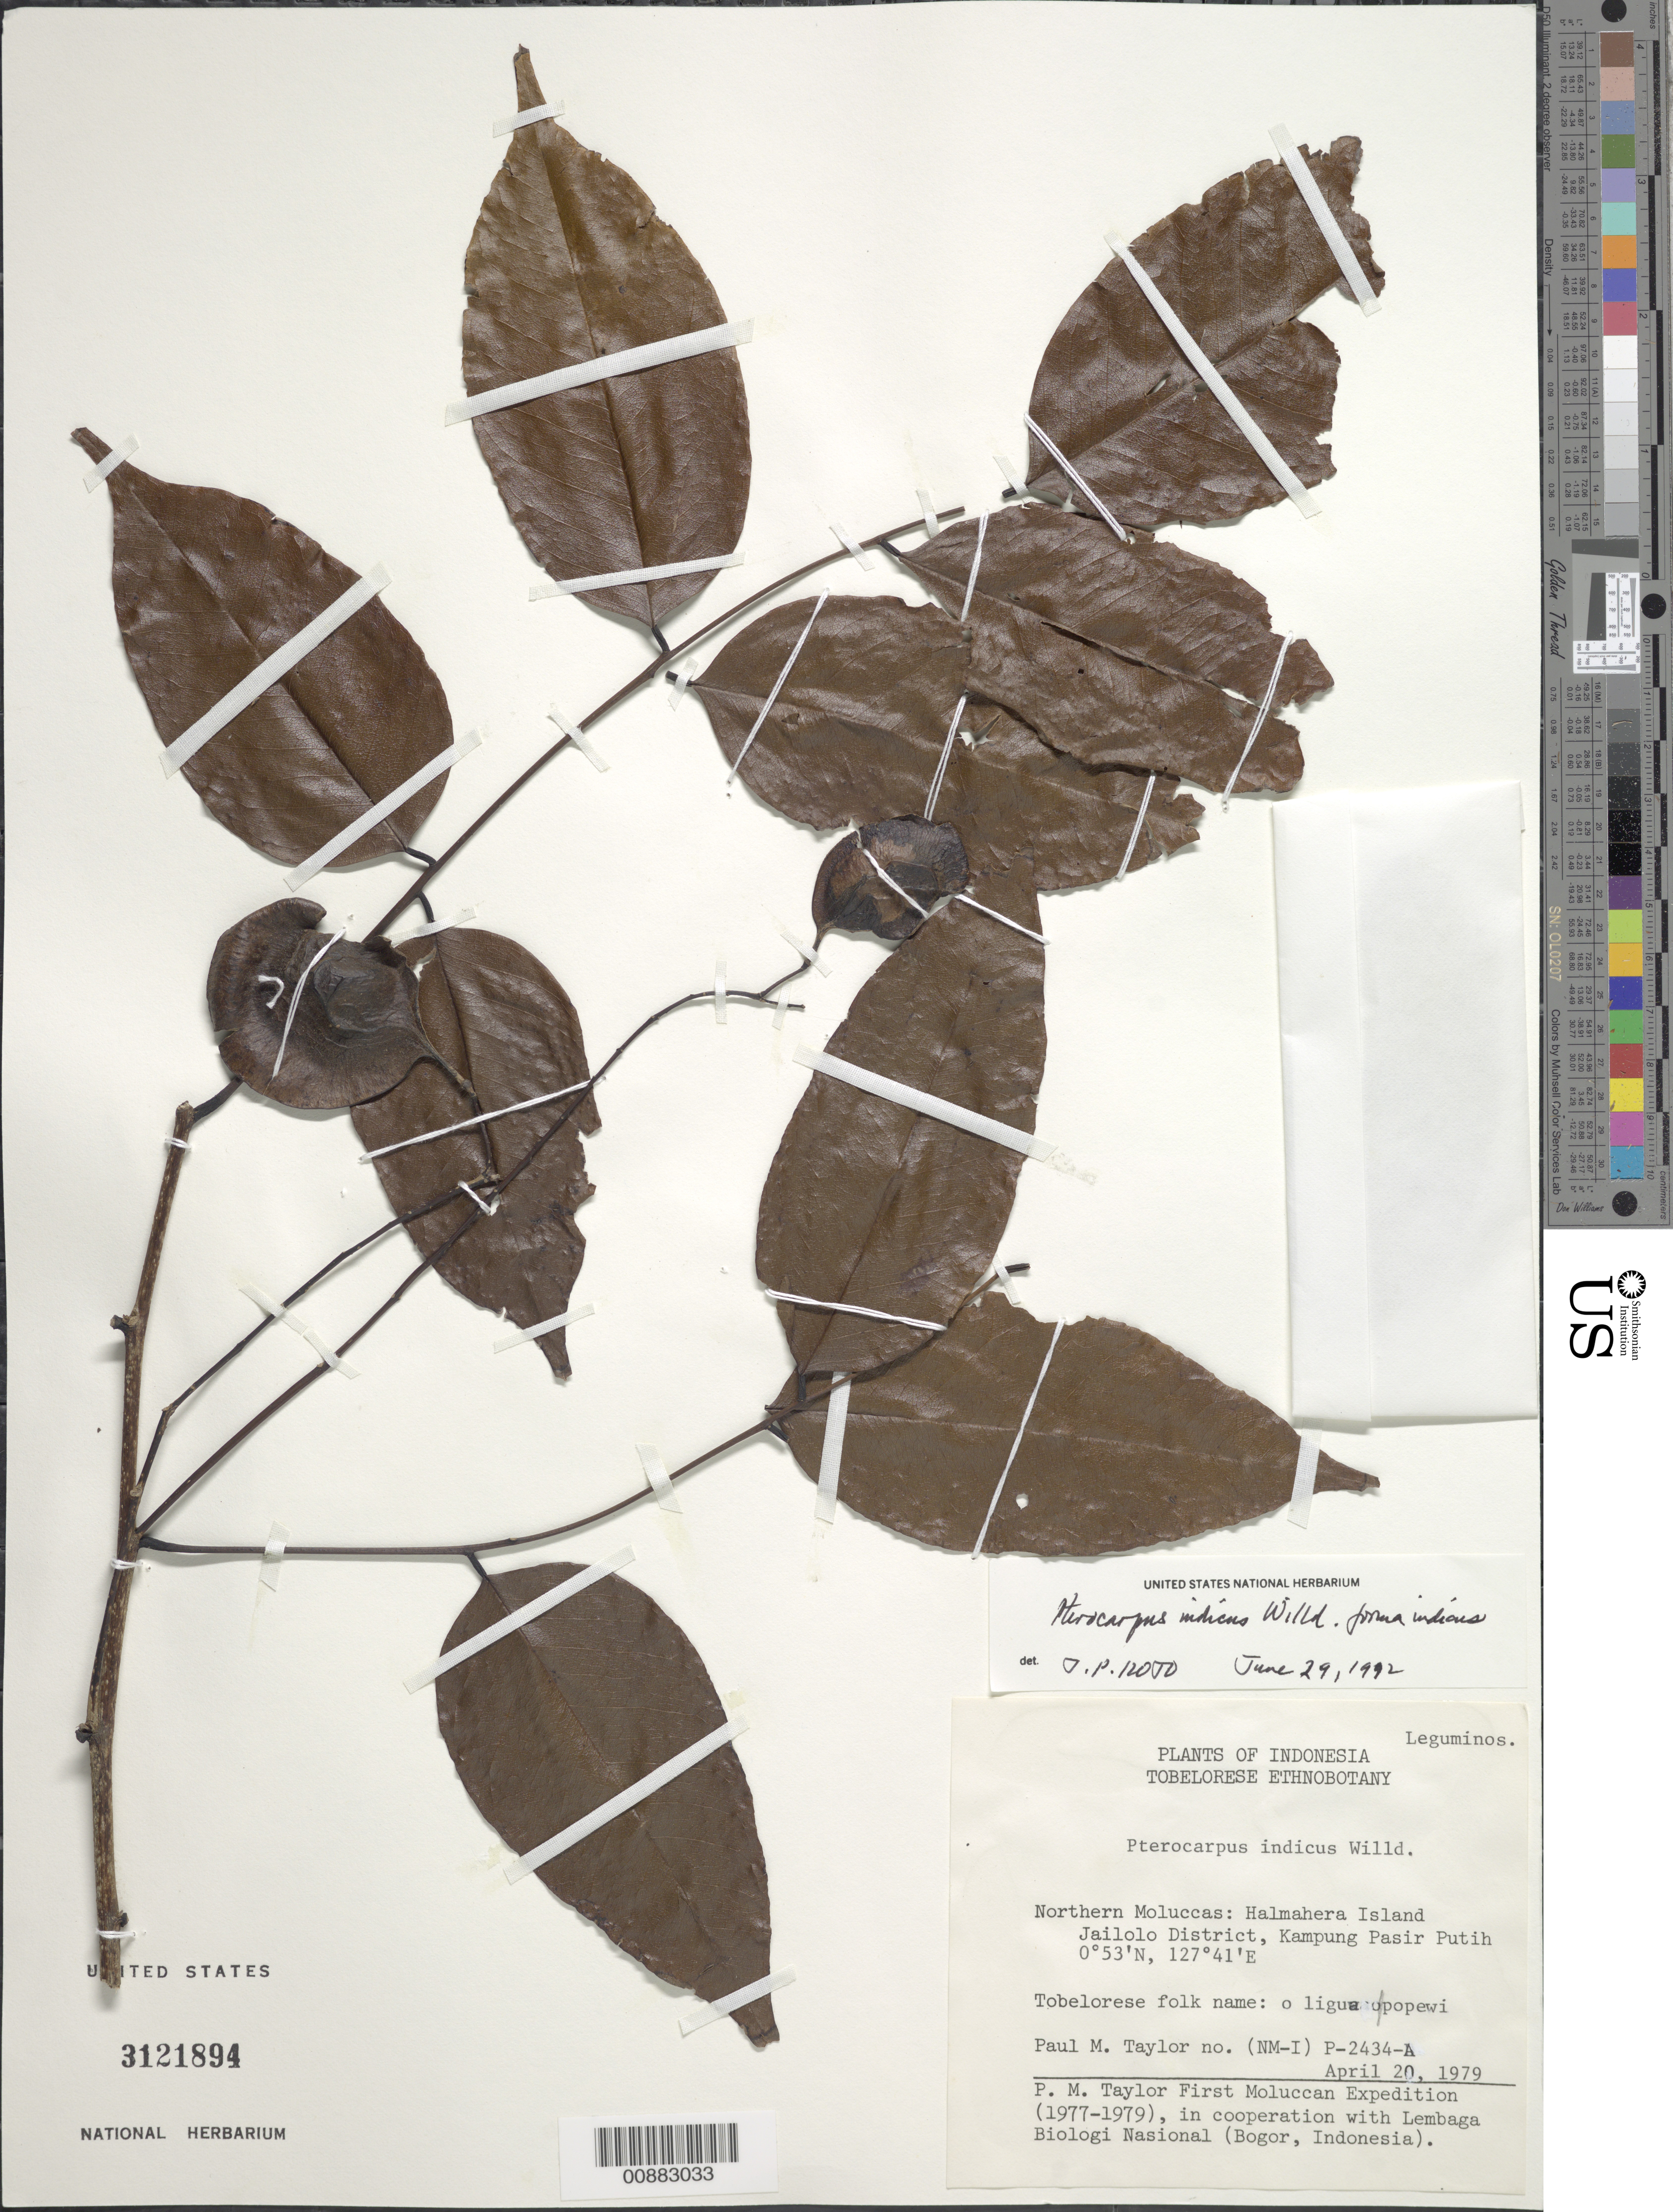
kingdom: Plantae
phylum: Tracheophyta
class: Magnoliopsida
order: Fabales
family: Fabaceae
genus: Pterocarpus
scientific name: Pterocarpus indicus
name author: Willd.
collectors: P. M. Taylor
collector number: P 2434 A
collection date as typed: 20 Apr 1979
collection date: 1979-04-20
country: Indonesia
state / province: Maluku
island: Halmahera I.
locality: Jailolo District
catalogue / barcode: US 3121894